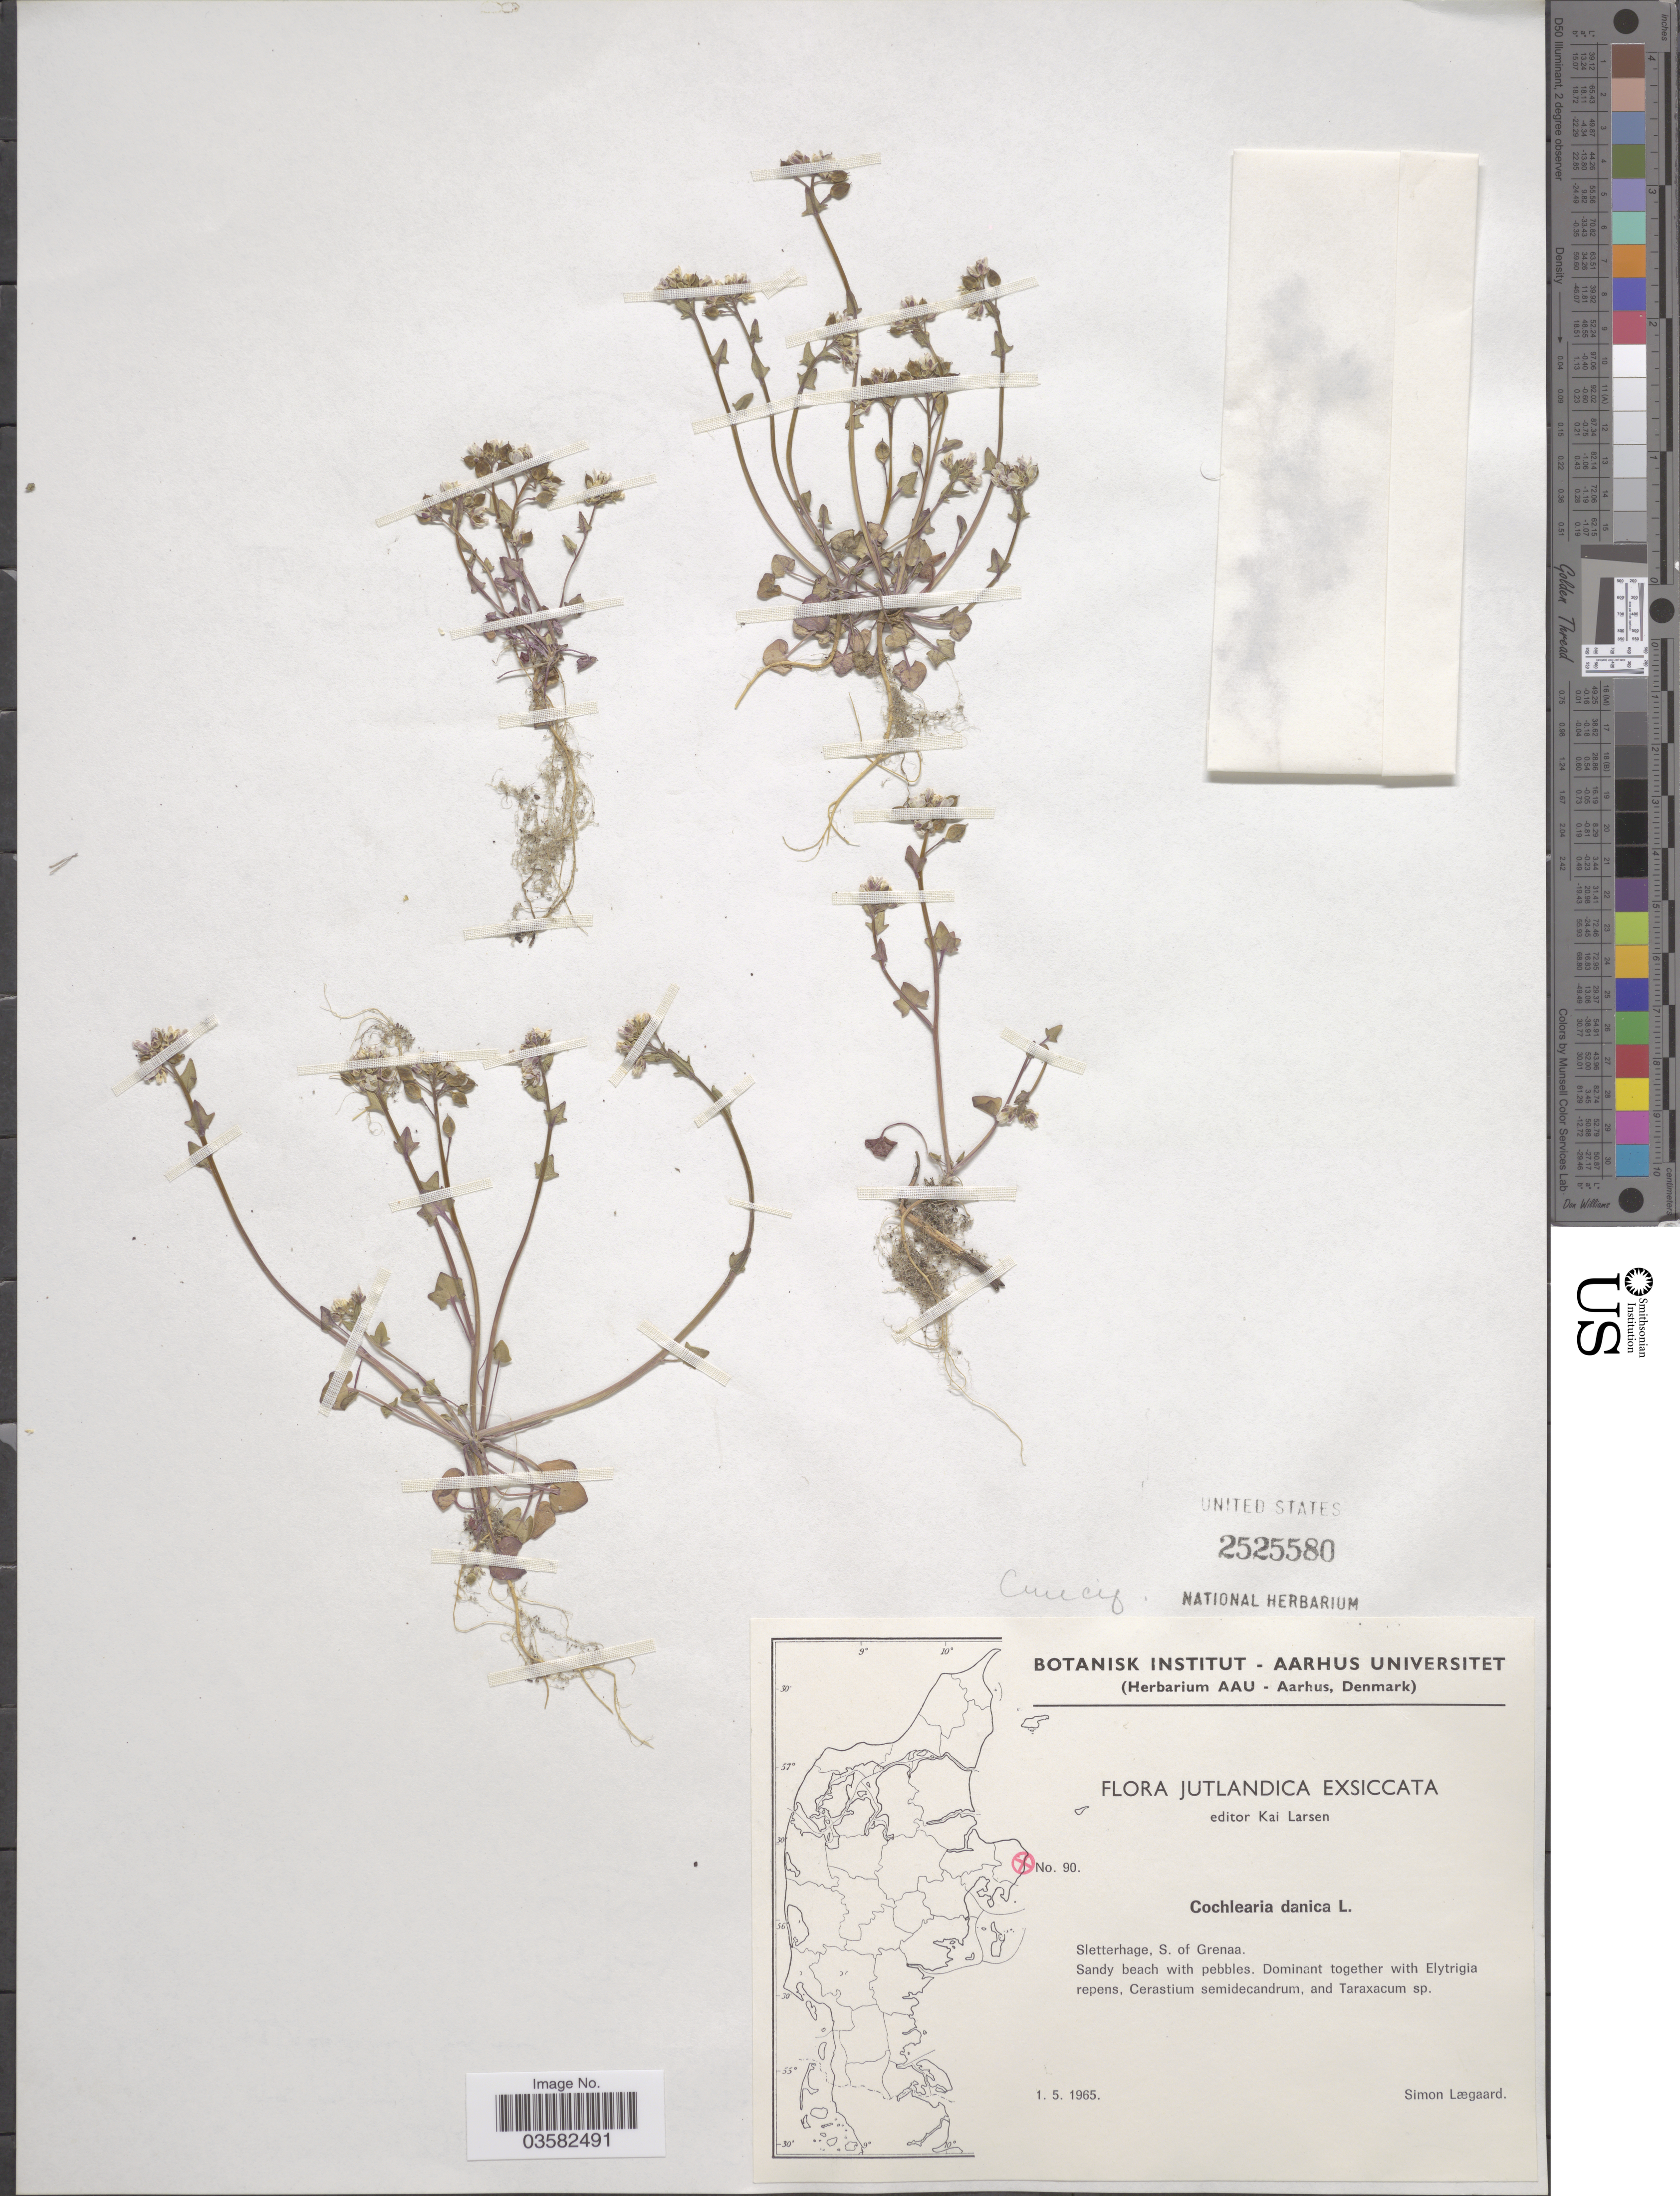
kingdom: Plantae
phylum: Tracheophyta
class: Magnoliopsida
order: Brassicales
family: Brassicaceae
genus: Cochlearia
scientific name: Cochlearia danica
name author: L.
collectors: S. Lægaard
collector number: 90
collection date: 1965-05-01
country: Denmark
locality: Jutlandica. Sletterhage, S. of Grenaa.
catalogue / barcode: US 2525580